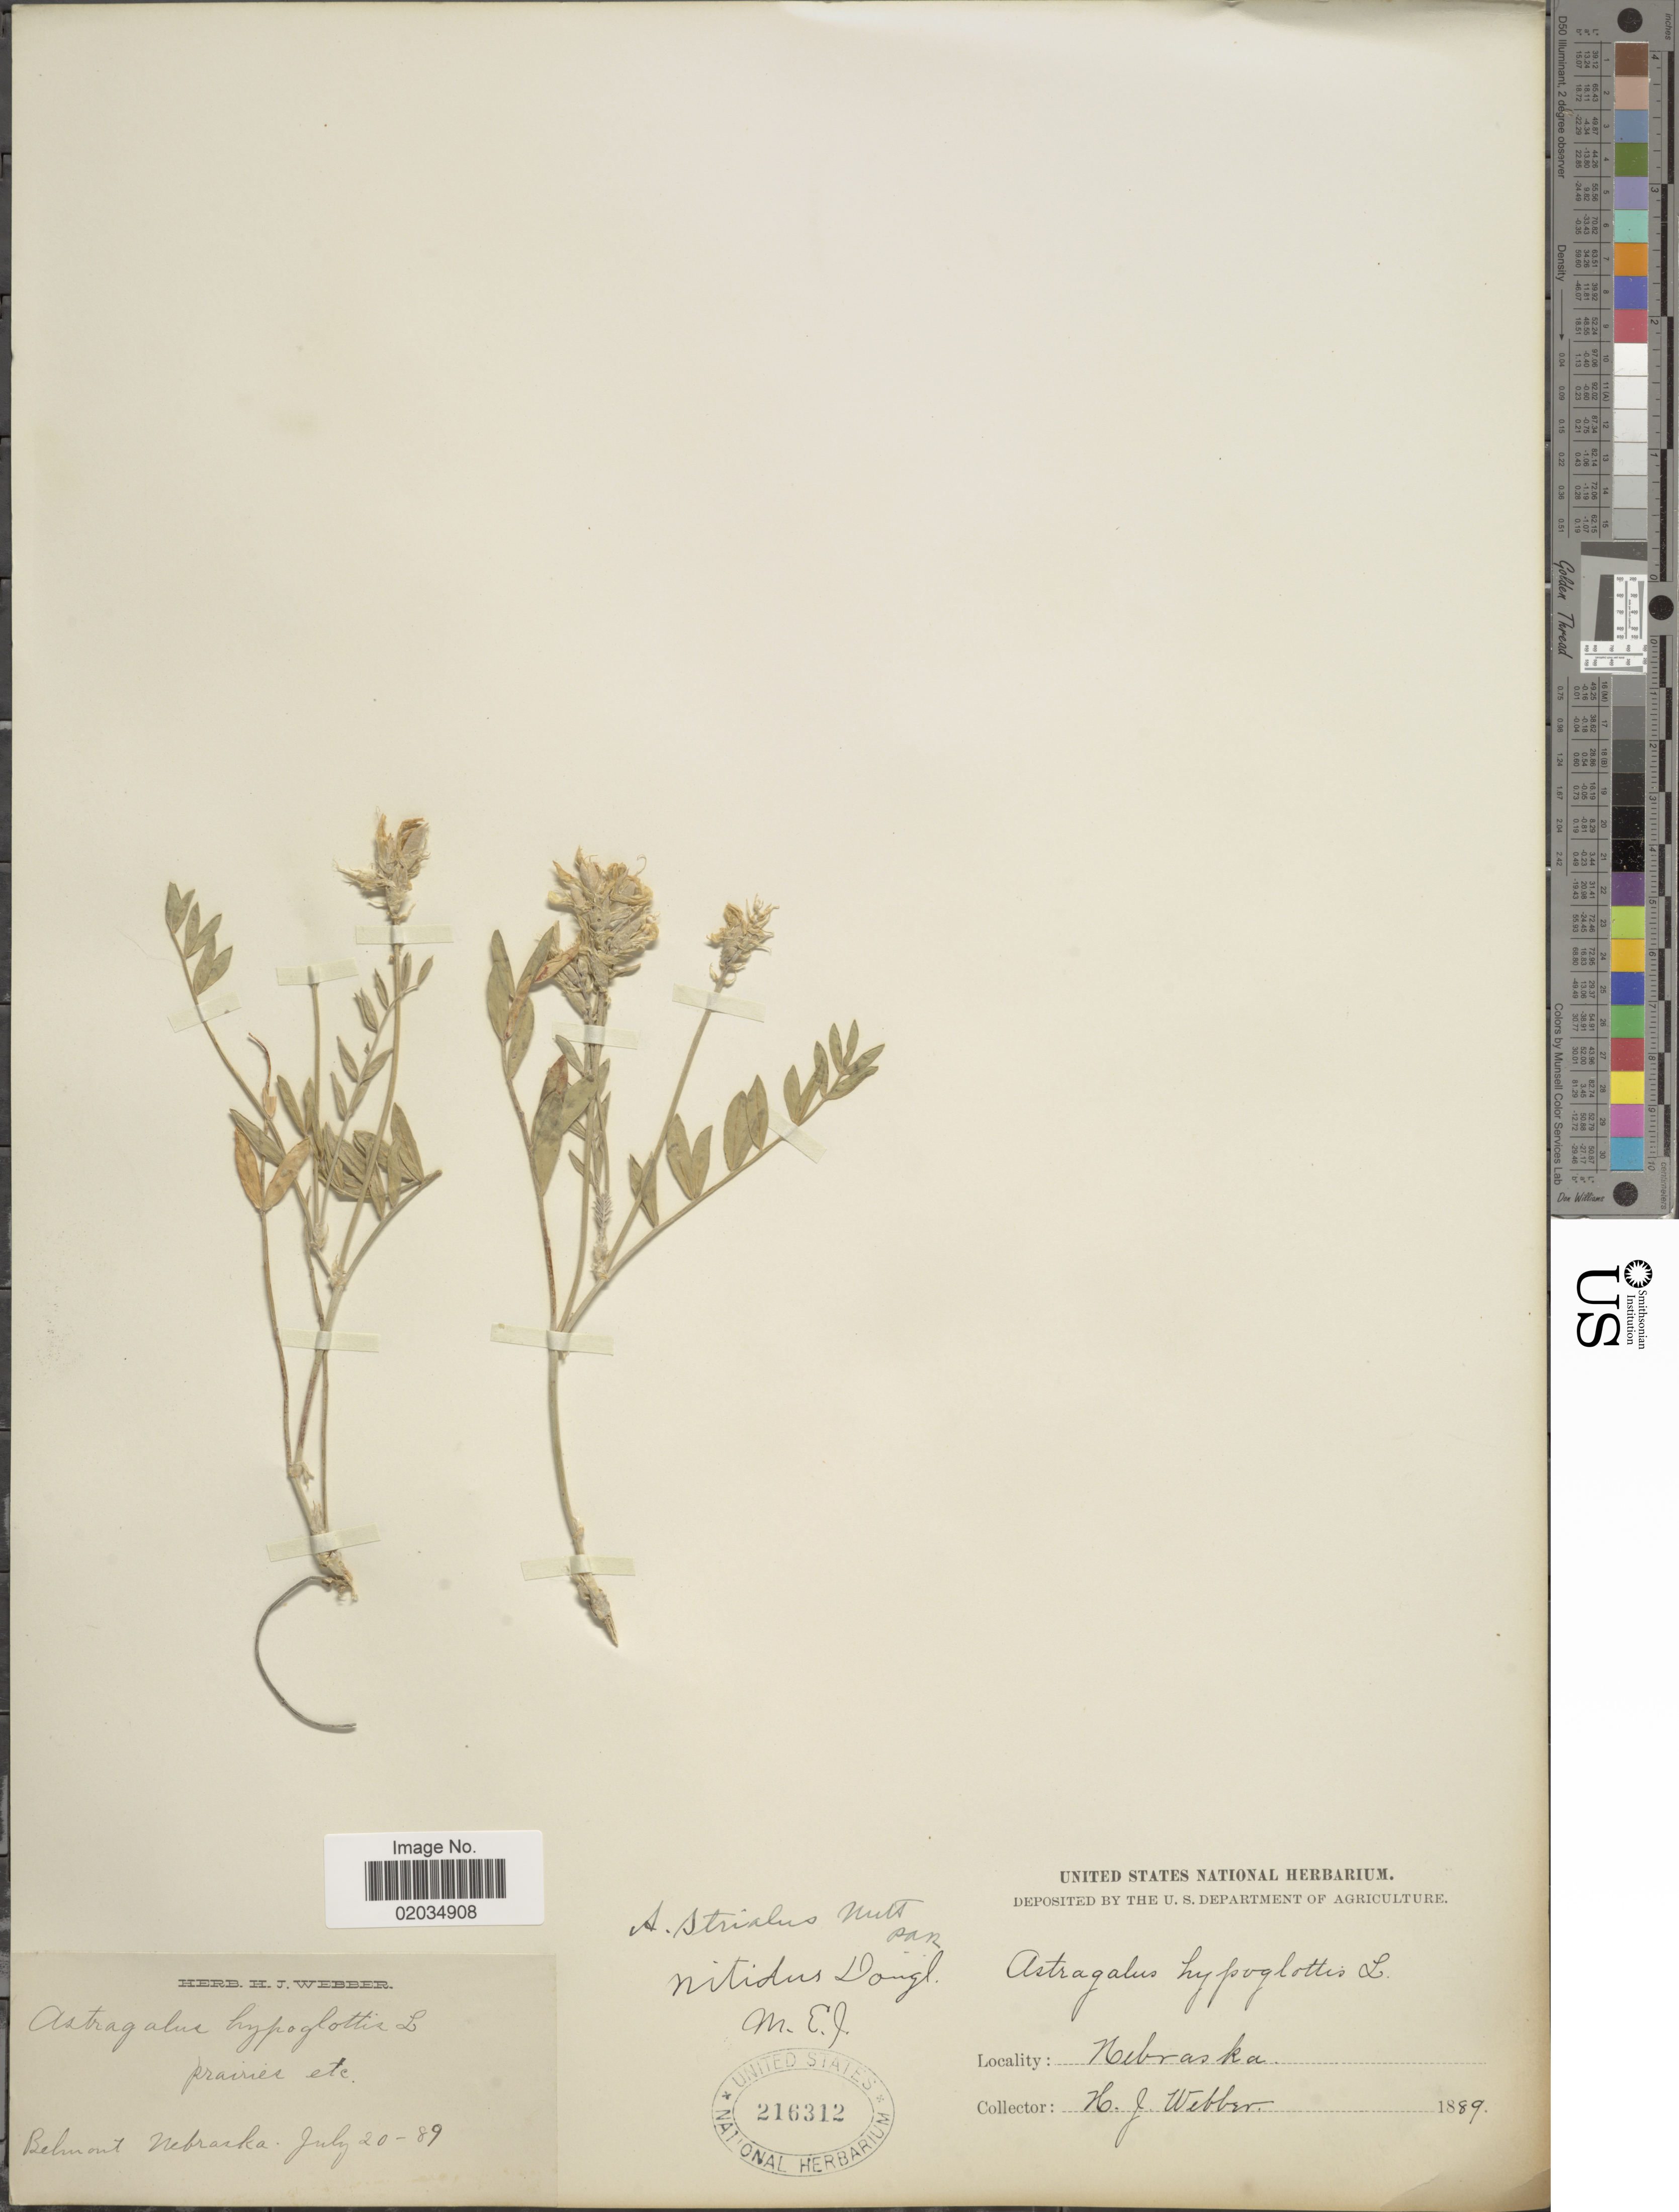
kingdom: Plantae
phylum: Tracheophyta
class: Magnoliopsida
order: Fabales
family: Fabaceae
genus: Astragalus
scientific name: Astragalus striatus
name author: Nutt.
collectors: H. Webber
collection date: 1889-07-20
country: United States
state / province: Nebraska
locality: Belmont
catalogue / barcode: US 216312